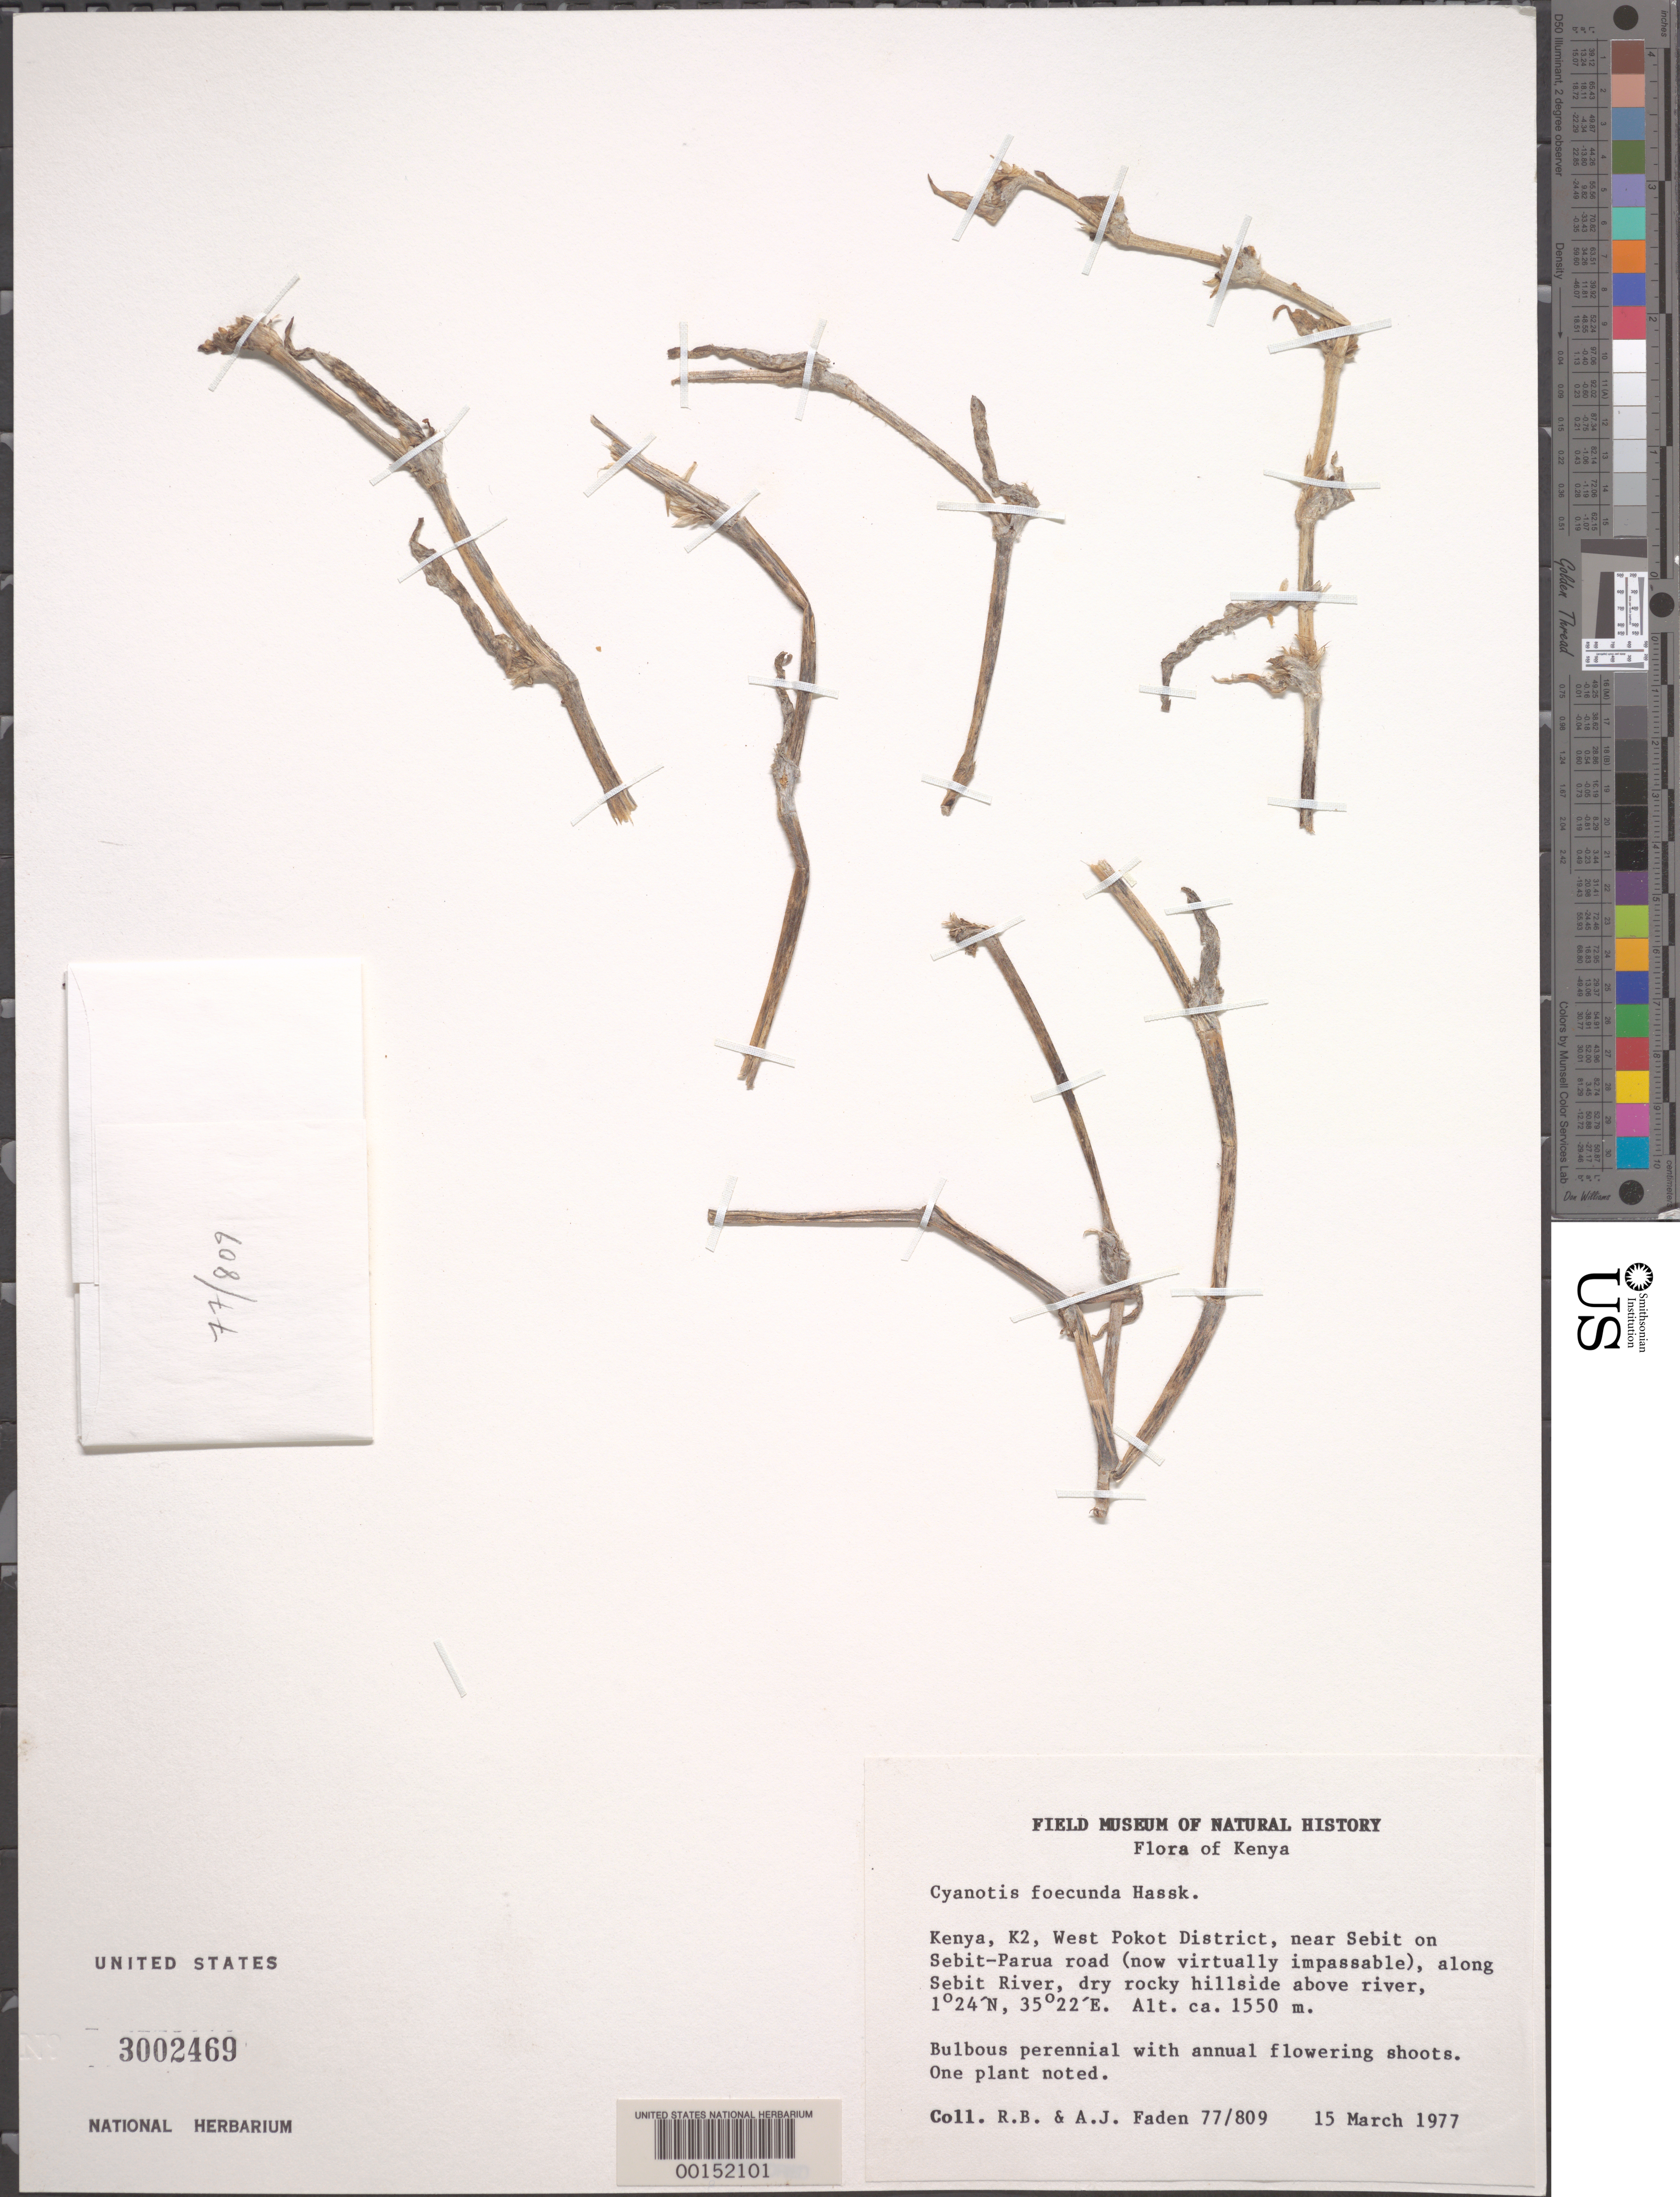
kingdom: Plantae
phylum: Tracheophyta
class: Liliopsida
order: Commelinales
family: Commelinaceae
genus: Cyanotis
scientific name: Cyanotis foecunda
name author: DC. ex Hassk.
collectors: R. B. Faden & A. J. Faden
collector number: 77/809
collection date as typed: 15 Mar 1977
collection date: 1977-03-15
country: Kenya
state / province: West Pokot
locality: Near sebit, on sebit river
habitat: Dry, rocky hillside above river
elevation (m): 1550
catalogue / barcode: US 3002469